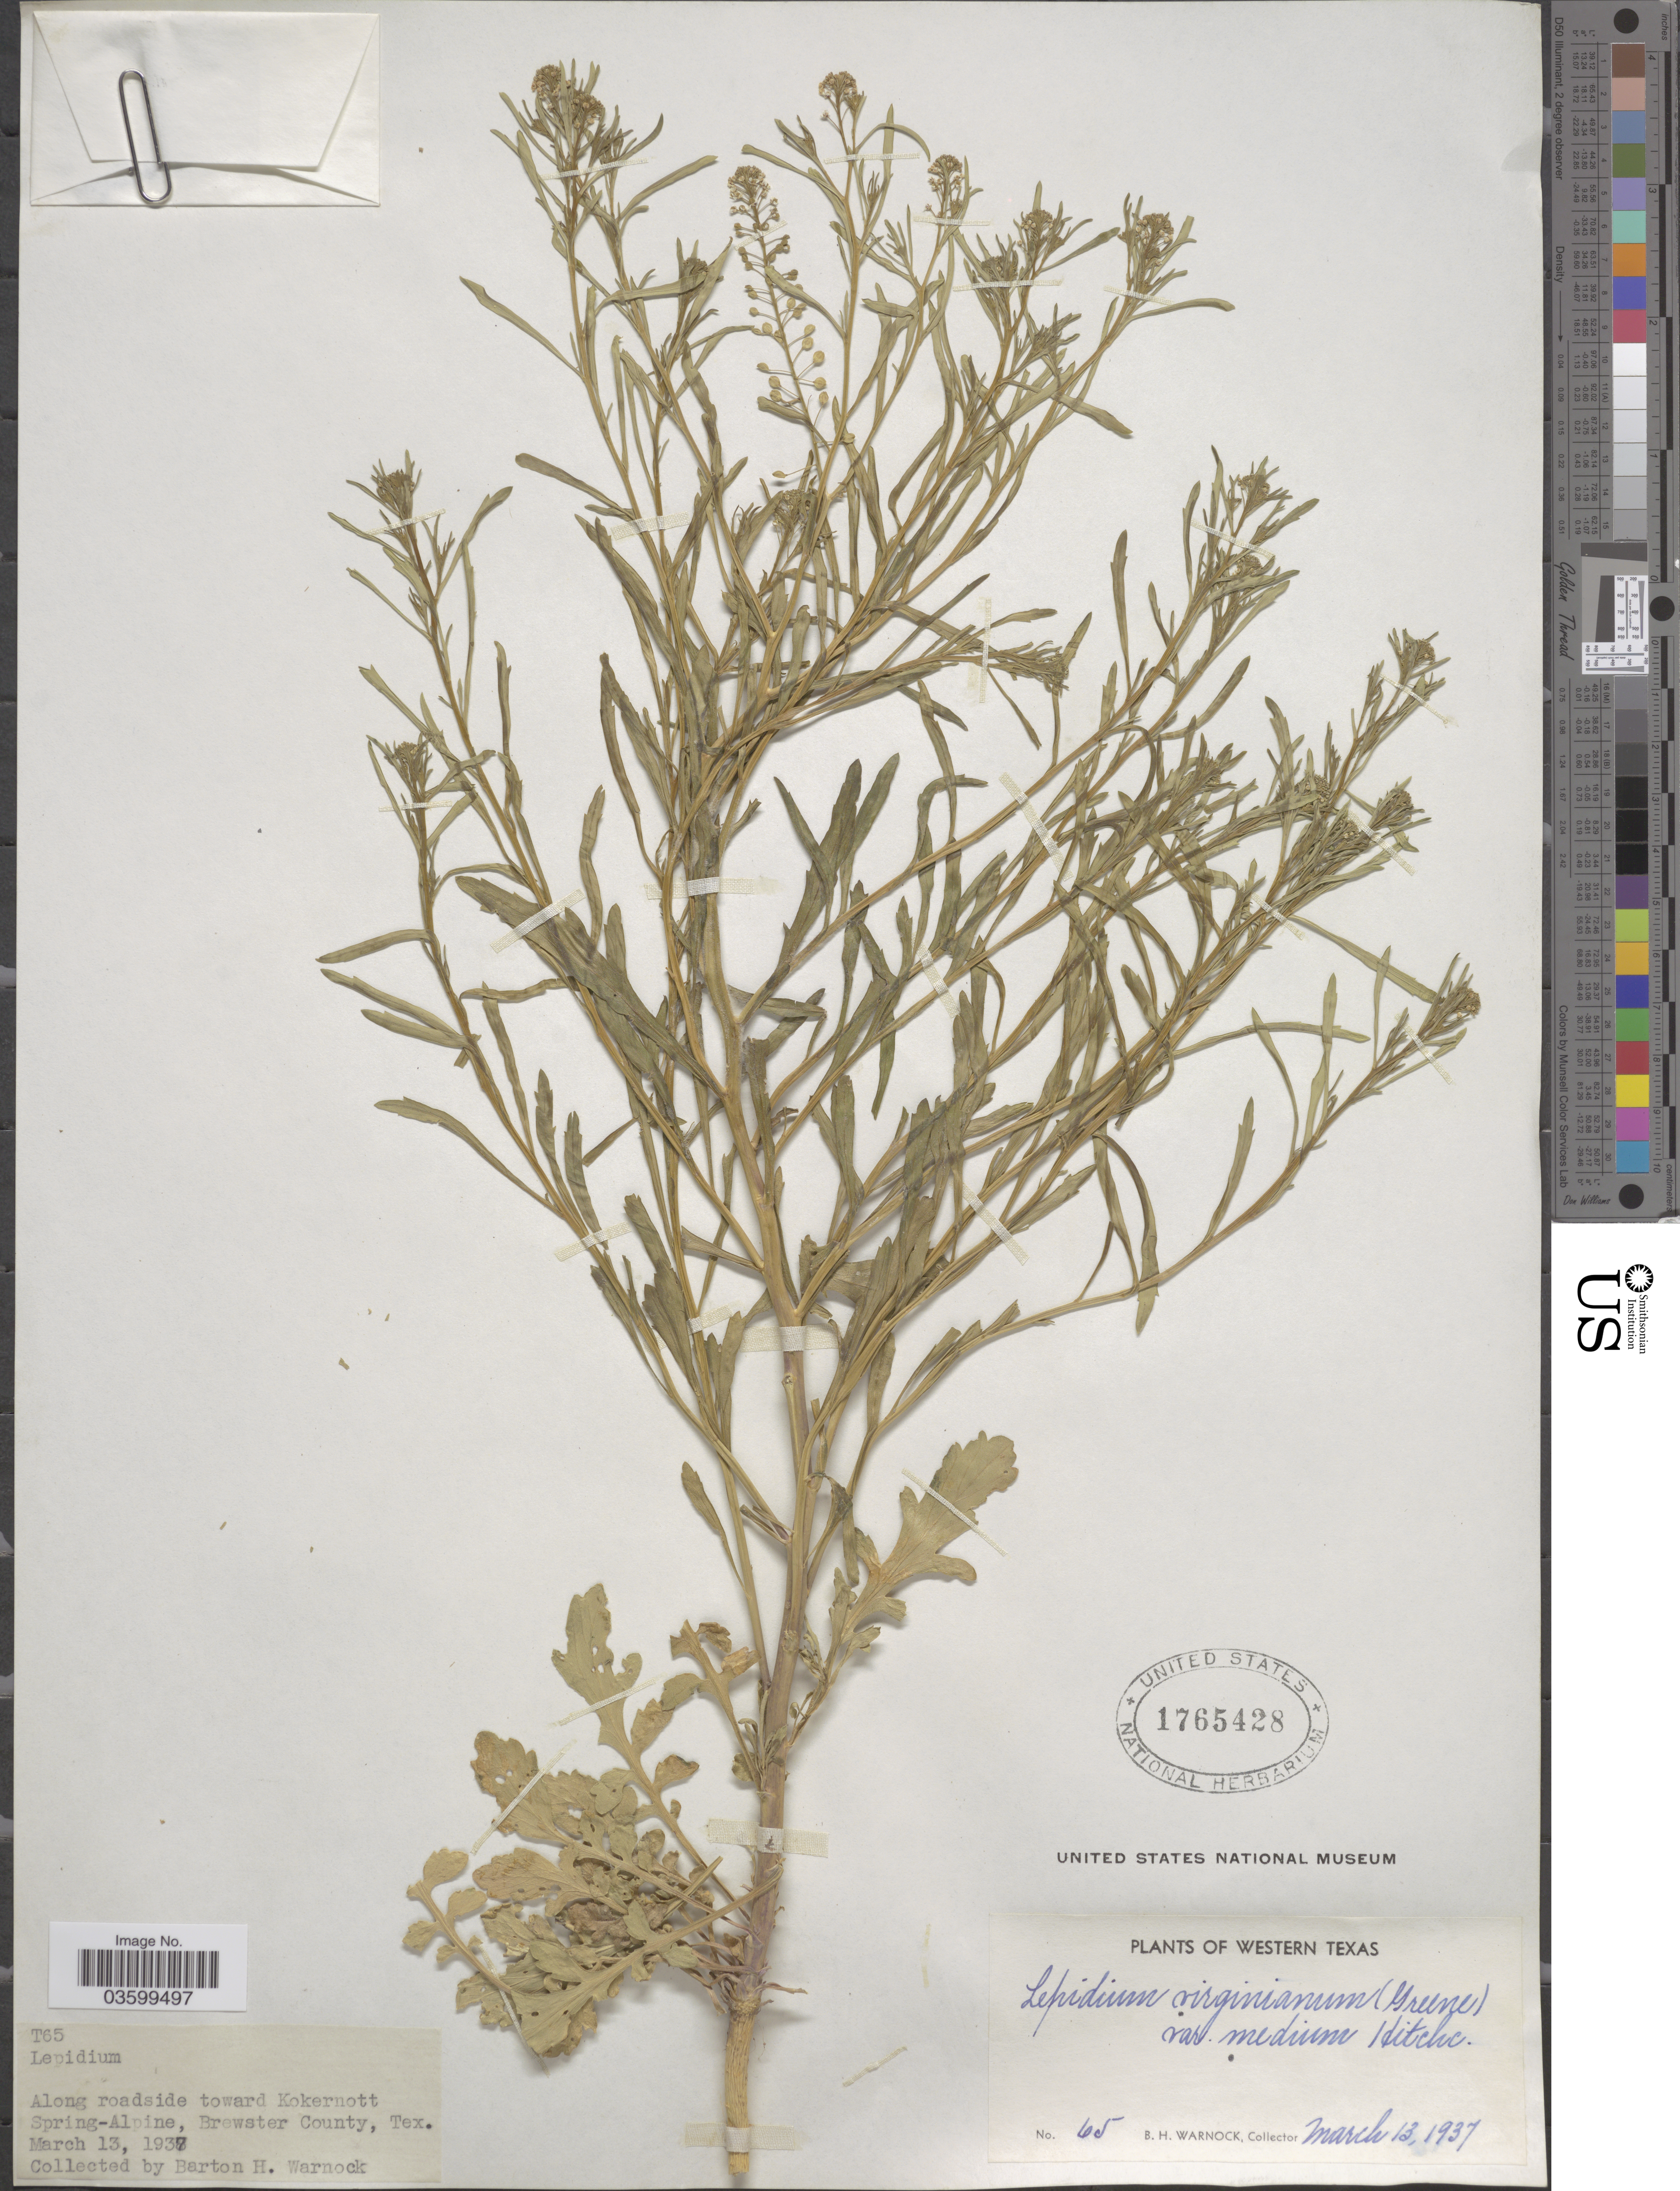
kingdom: Plantae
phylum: Tracheophyta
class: Magnoliopsida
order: Brassicales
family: Brassicaceae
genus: Lepidium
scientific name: Lepidium virginicum var. medium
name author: (Greene) C.L. Hitchc.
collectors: B. H. Warnock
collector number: T65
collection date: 1937-03-13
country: United States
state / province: Texas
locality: Western Texas. Along roadside toward Kokernott Spring-Alpine, Brewster County.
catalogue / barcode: US 1765428